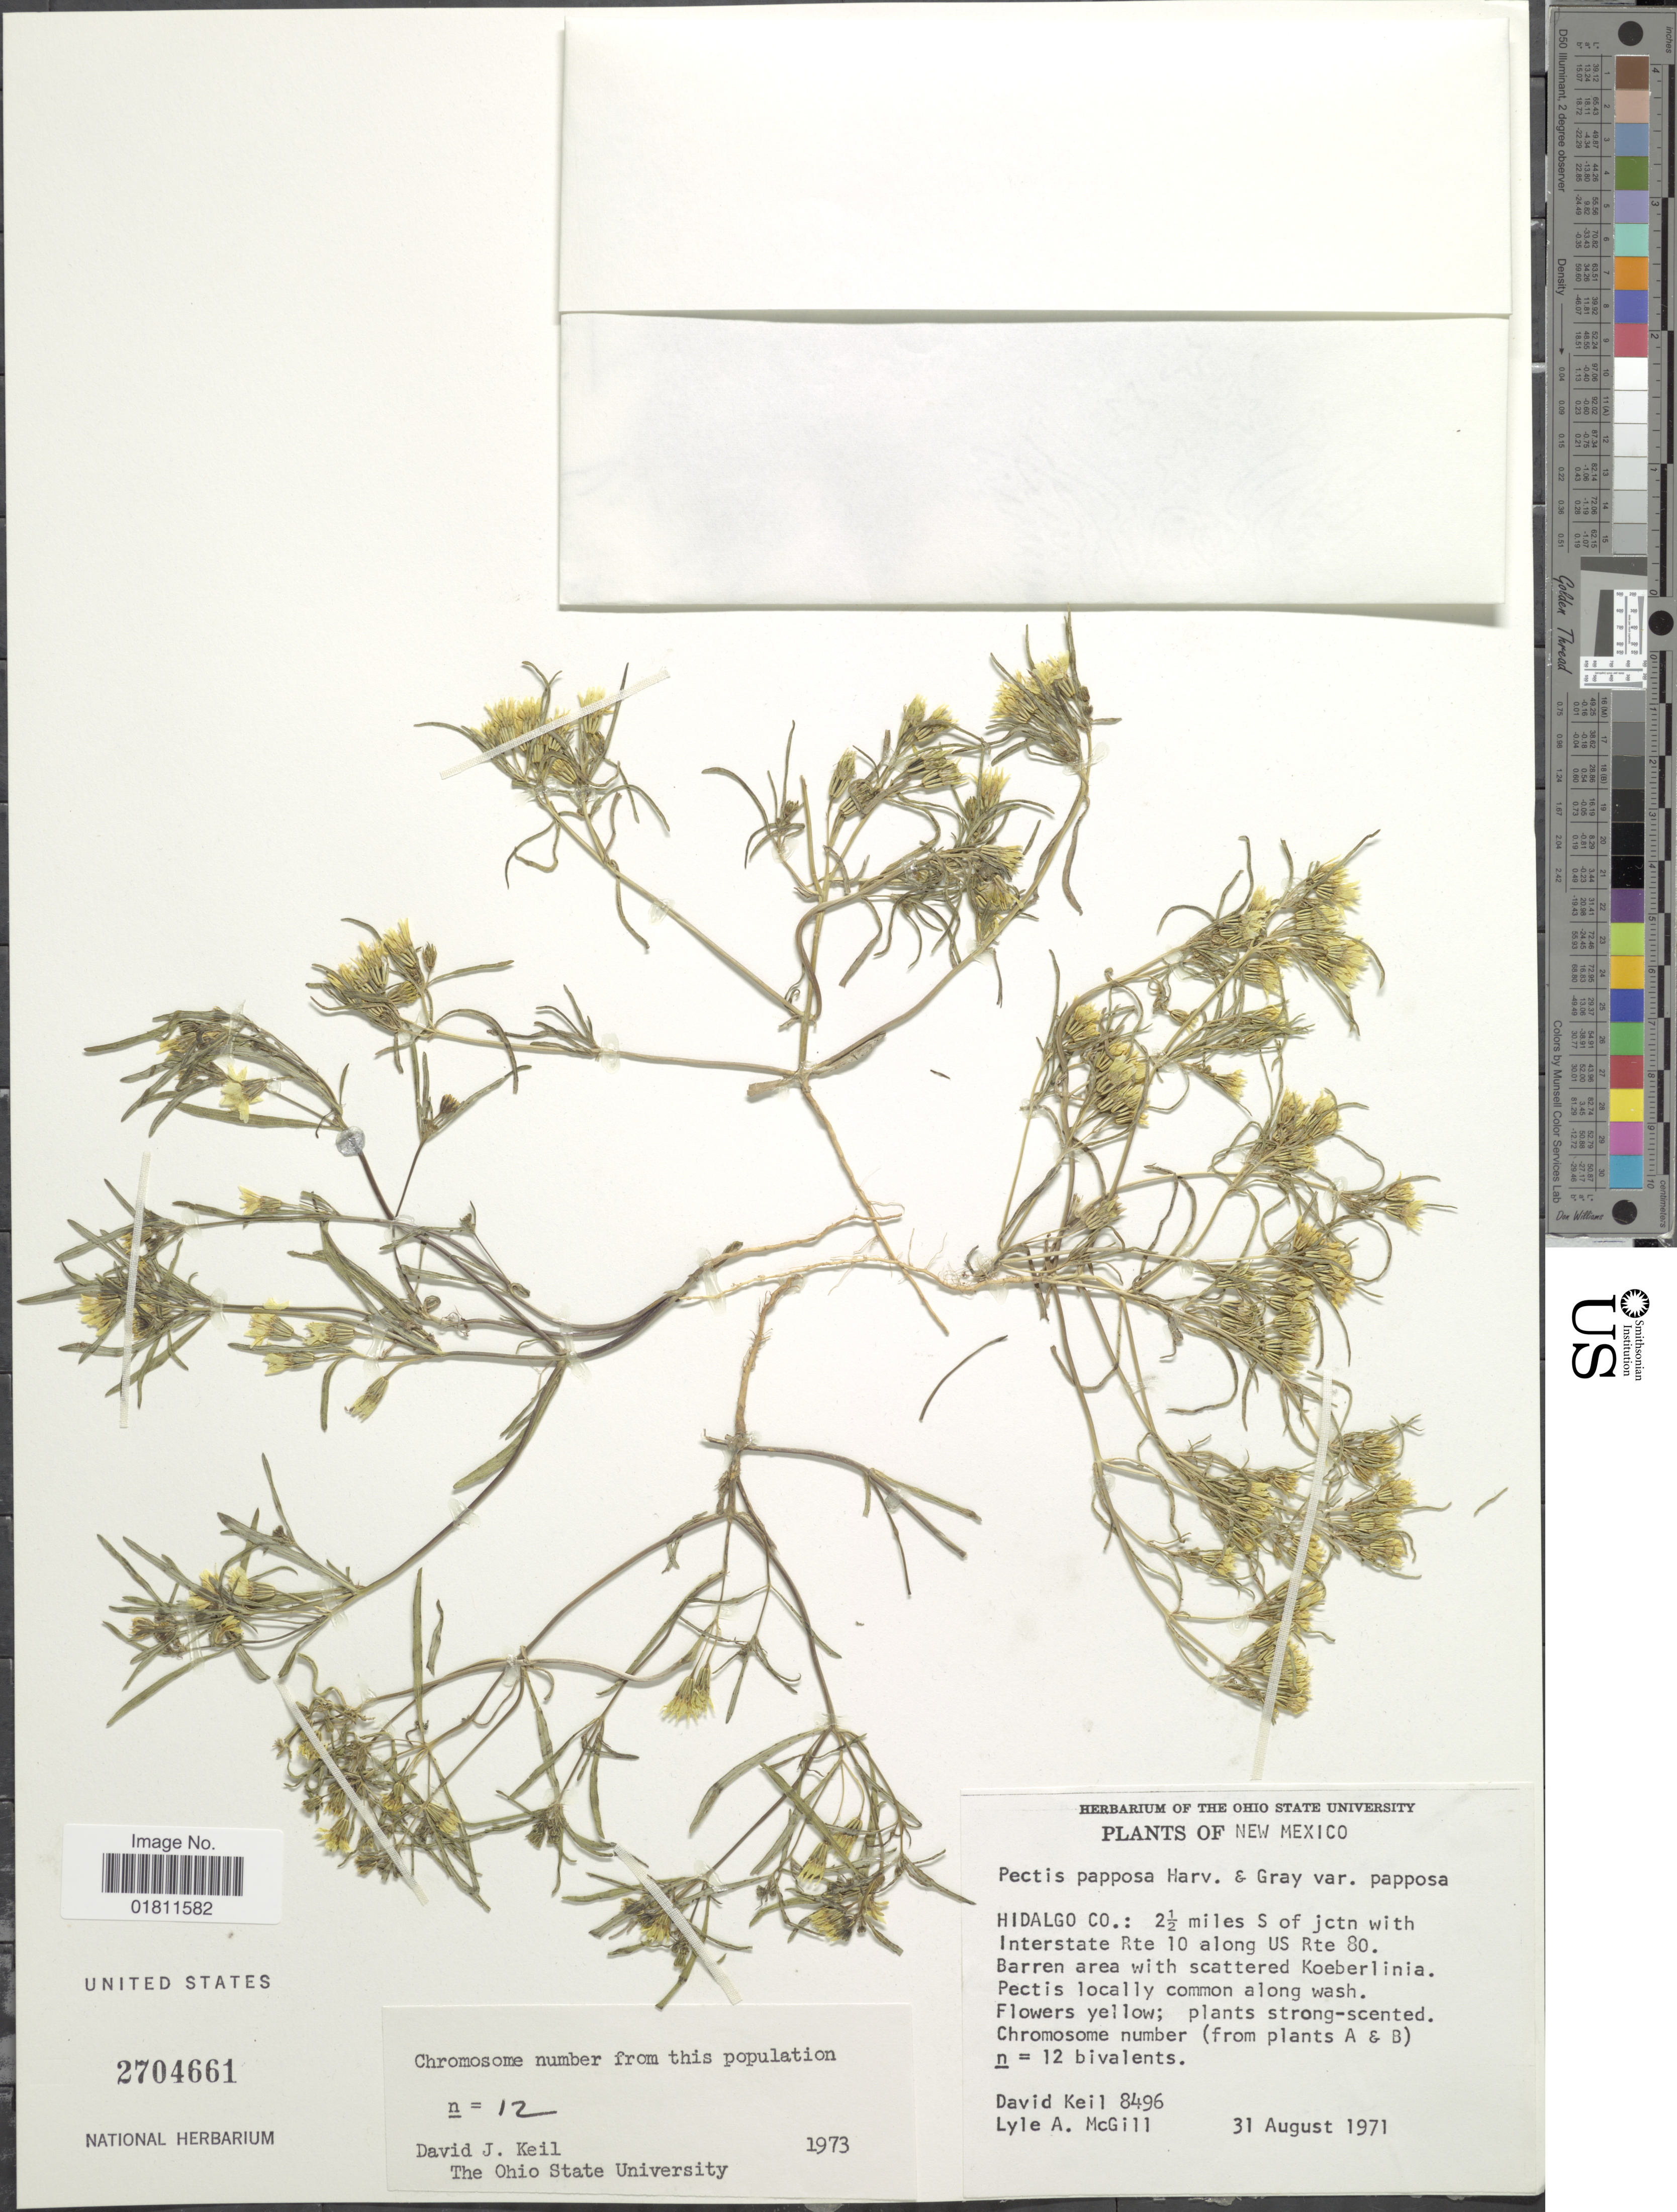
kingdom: Plantae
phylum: Tracheophyta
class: Magnoliopsida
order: Asterales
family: Asteraceae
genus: Pectis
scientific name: Pectis papposa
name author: Harv. & A. Gray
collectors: D. J. Keil & L. McGill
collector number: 8496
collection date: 1971-08-31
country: United States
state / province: New Mexico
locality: New Mexico. Hidalgo Co.: 2½ miles S of jctn with Interstate Rte 10 along US Route 80. Barren area with scatterd Koenerlinia.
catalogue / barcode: US 2704661